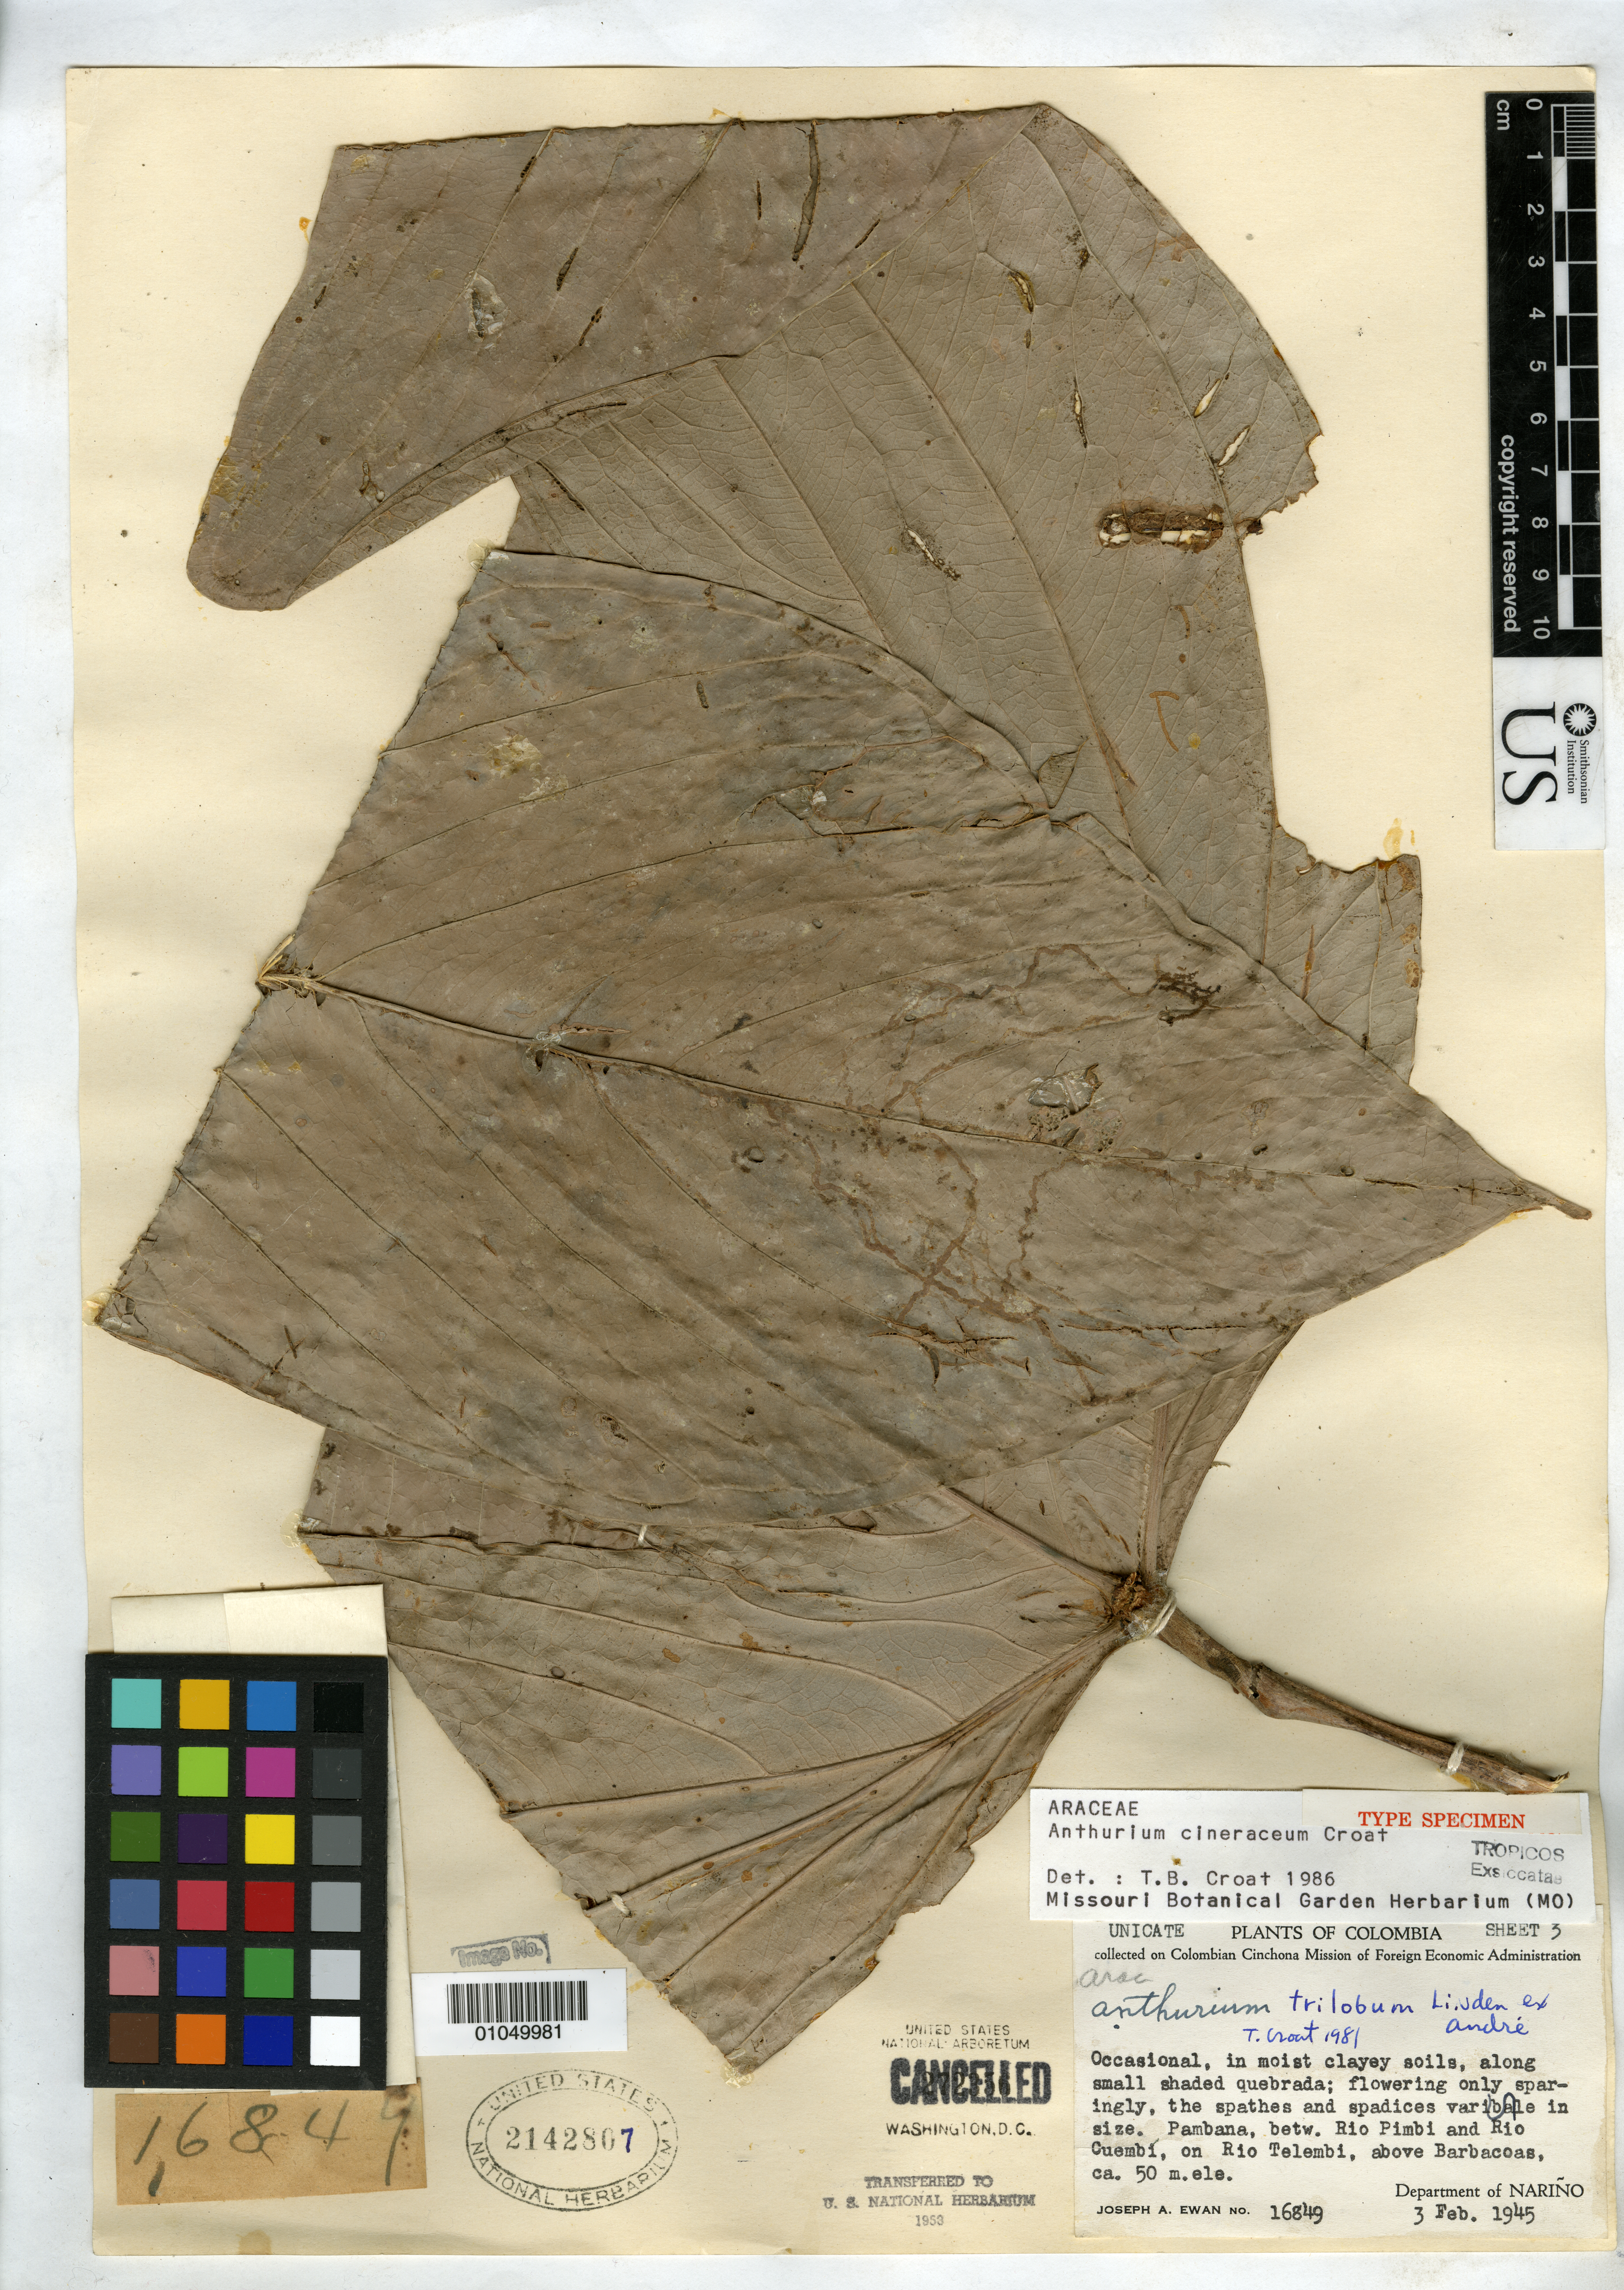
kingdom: Plantae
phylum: Tracheophyta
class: Liliopsida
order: Alismatales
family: Araceae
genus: Anthurium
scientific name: Anthurium cineraceum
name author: Croat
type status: Holotype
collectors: J. A. Ewan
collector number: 16849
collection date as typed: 03 Feb 1945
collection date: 1945-02-03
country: Colombia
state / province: Nariño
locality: Pambana, betw. Rio Pimbi and Rio Cuembí, on Rio Telembi, above Barbacoas, Department of Nariño.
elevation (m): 50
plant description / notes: Currently accepted name as cited by Carlsen, Harvard Pap. Bot. 12: 223 (2007).; "Unicate" of 3 cross-numbered sheets (sheet 1, sheet 2, sheet 3) all annotated as "type specimen" by Croat but protologue cites (only) USNH 2142808 as the holotype.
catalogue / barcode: US 2142807